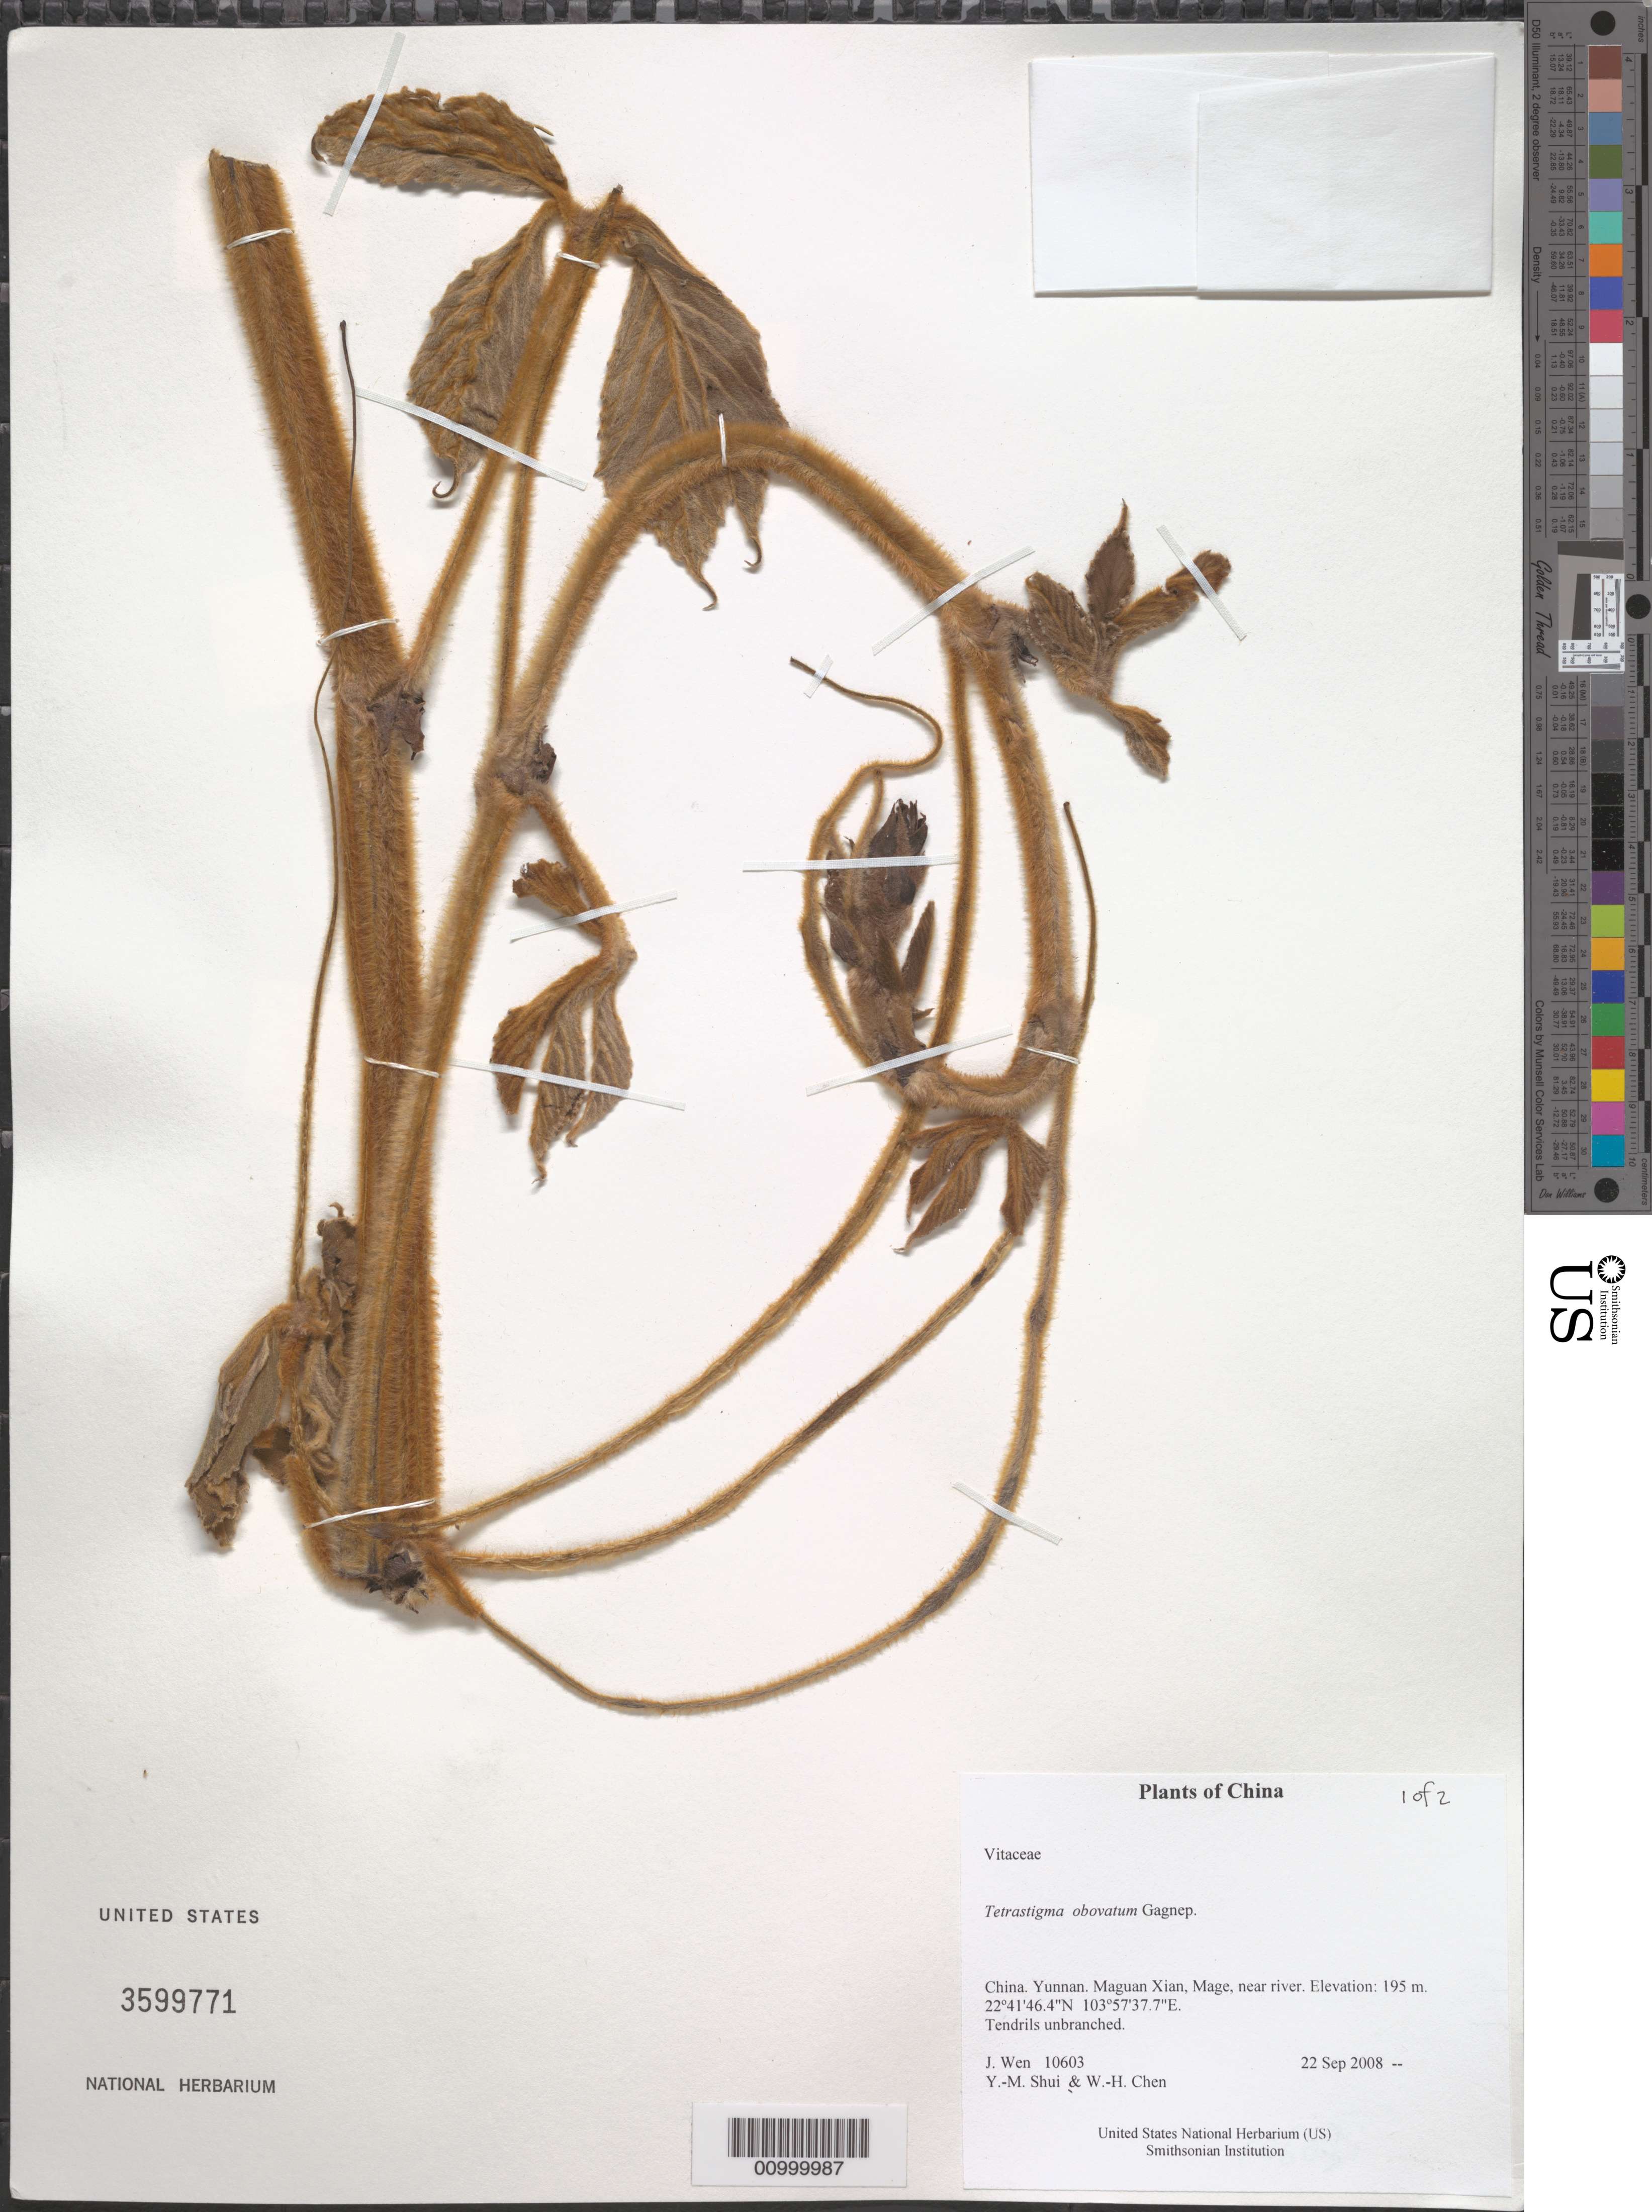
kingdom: Plantae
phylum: Tracheophyta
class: Magnoliopsida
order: Vitales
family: Vitaceae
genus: Tetrastigma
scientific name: Tetrastigma obovatum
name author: Gagnep.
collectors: J. Wen, Y. Shui & W. Chen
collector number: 10603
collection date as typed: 22 Sep 2008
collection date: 2008-09-22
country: China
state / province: Yunnan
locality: Maguan Xian, Mage, near river.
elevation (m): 195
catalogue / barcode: US 3599771